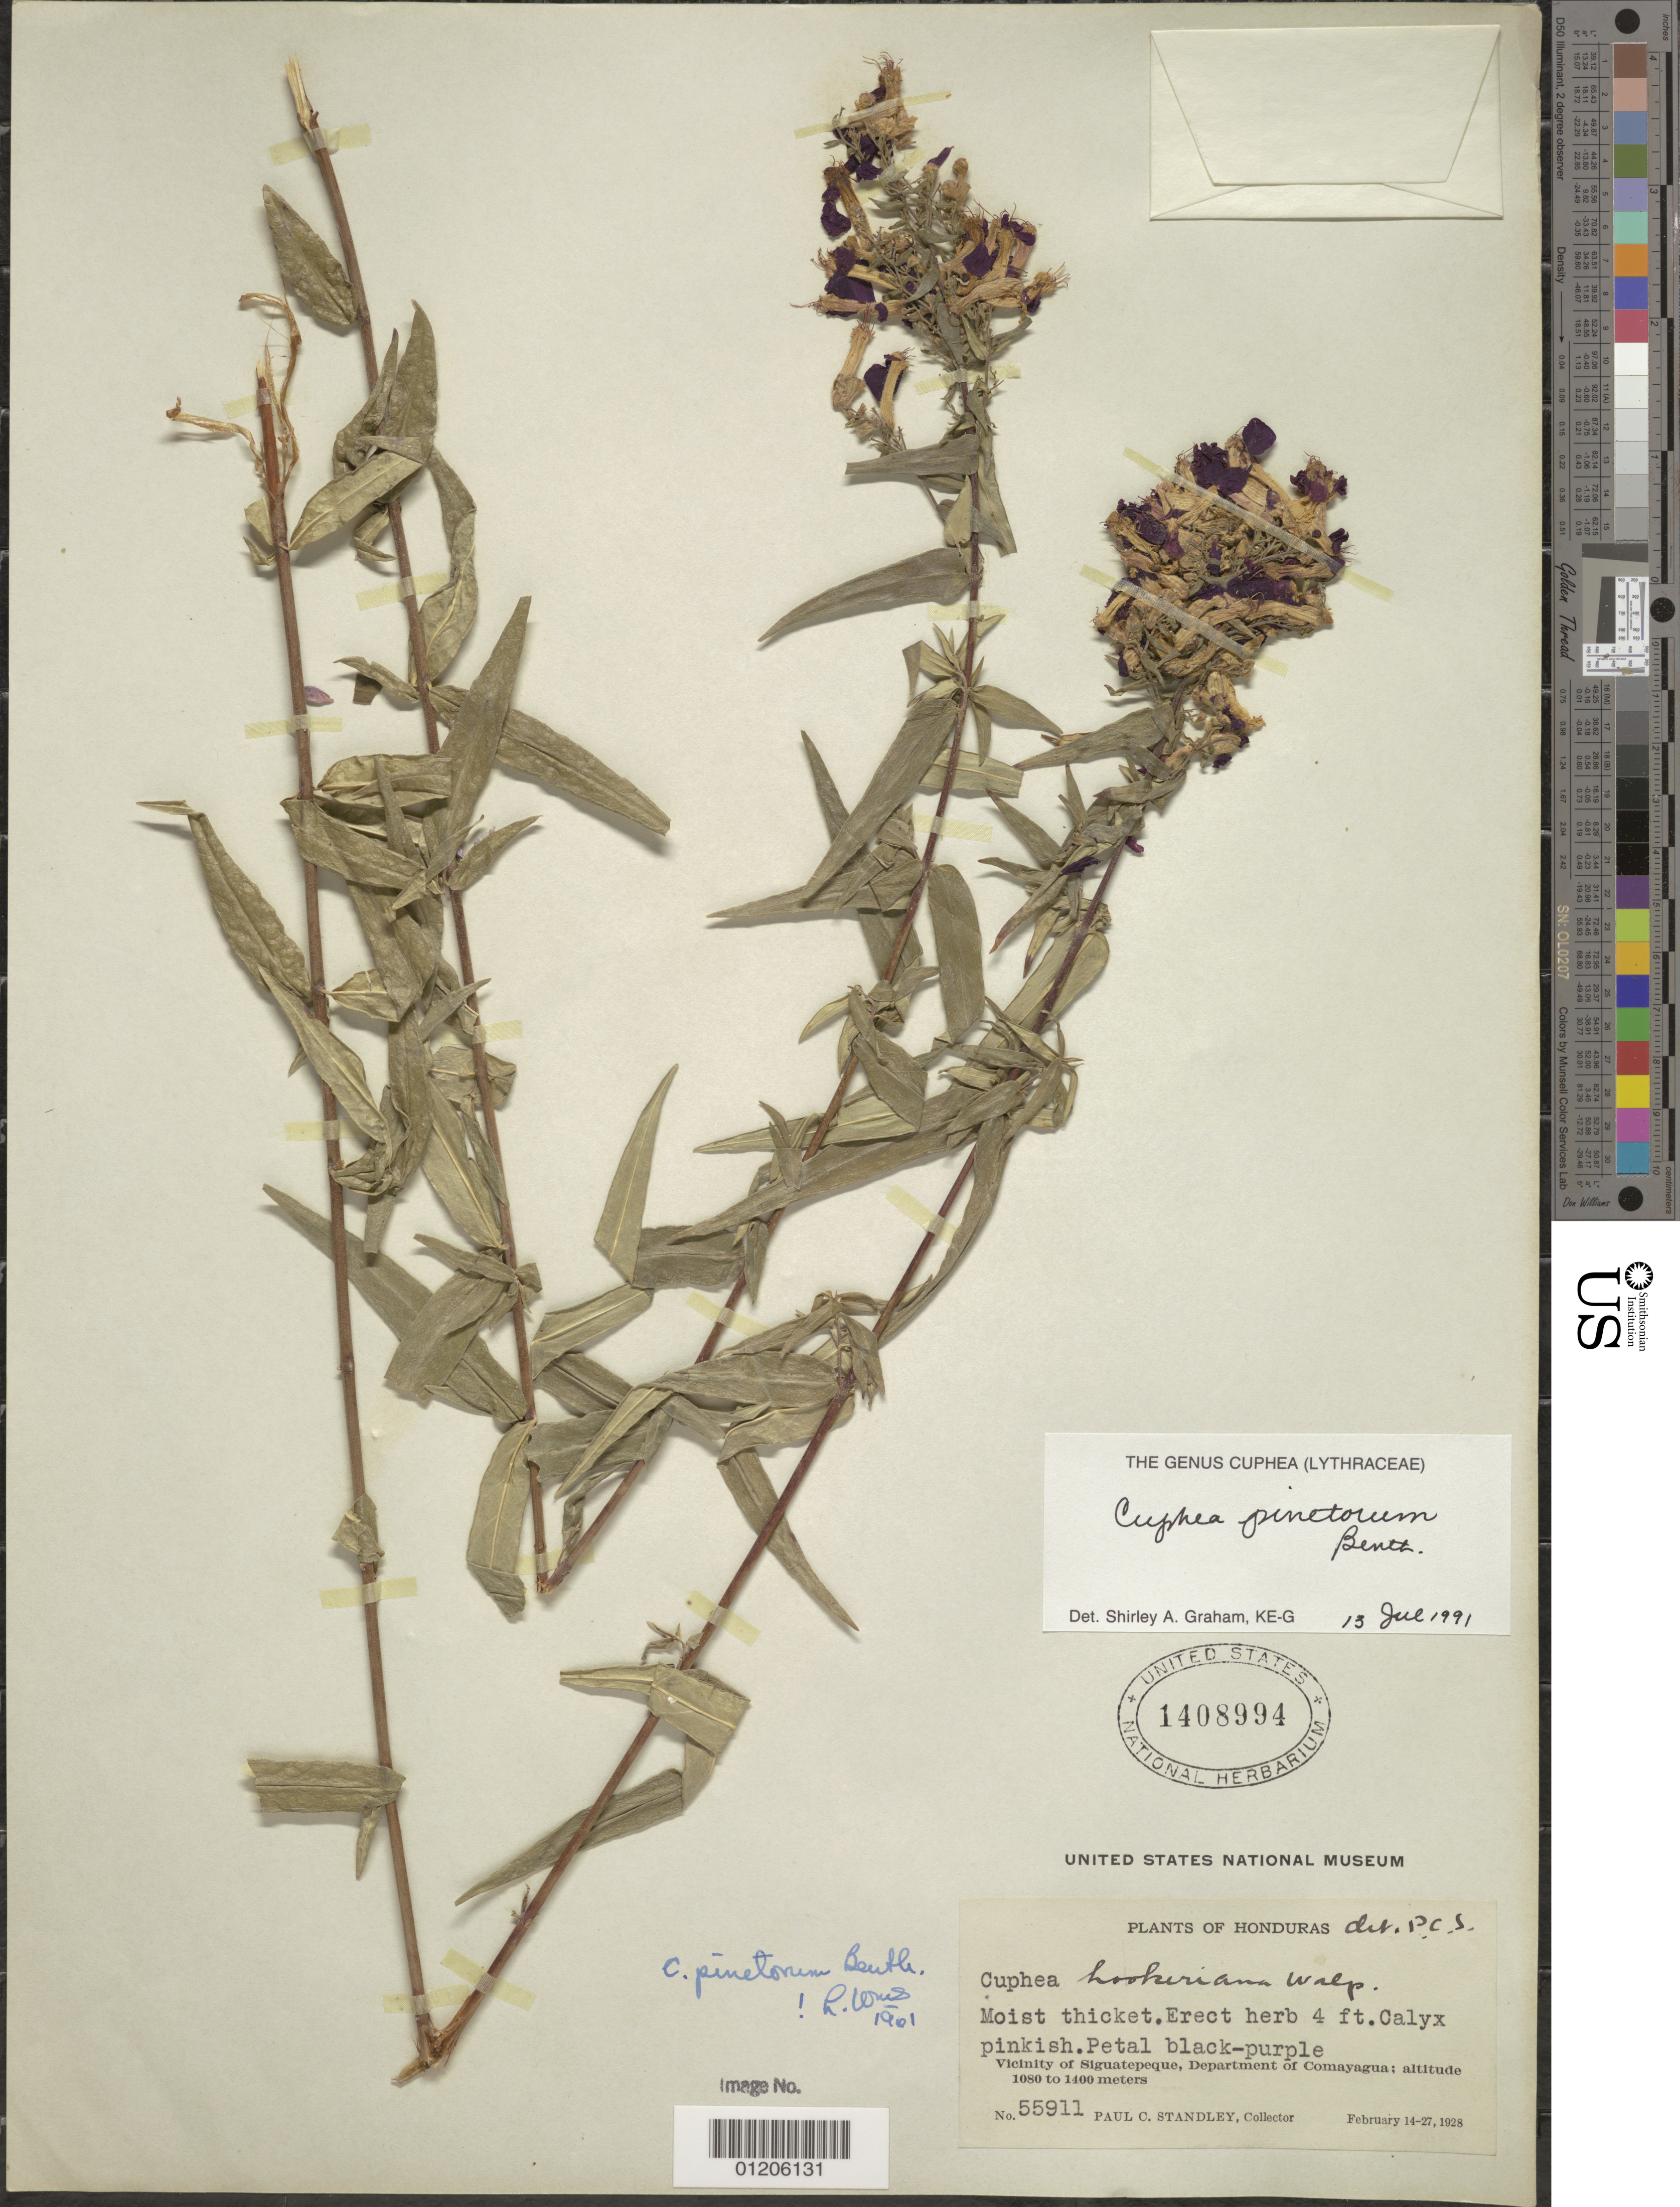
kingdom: Plantae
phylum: Tracheophyta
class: Magnoliopsida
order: Myrtales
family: Lythraceae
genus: Cuphea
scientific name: Cuphea pinetorum Benth.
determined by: Graham, S.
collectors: P. C. Standley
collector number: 55911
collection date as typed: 14 Feb 1928 to 27 Feb 1928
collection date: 1928-02-14/1928-02-27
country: Honduras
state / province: Comayagua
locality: Vicinity of Siguatepeque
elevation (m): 1080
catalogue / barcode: US 1408994